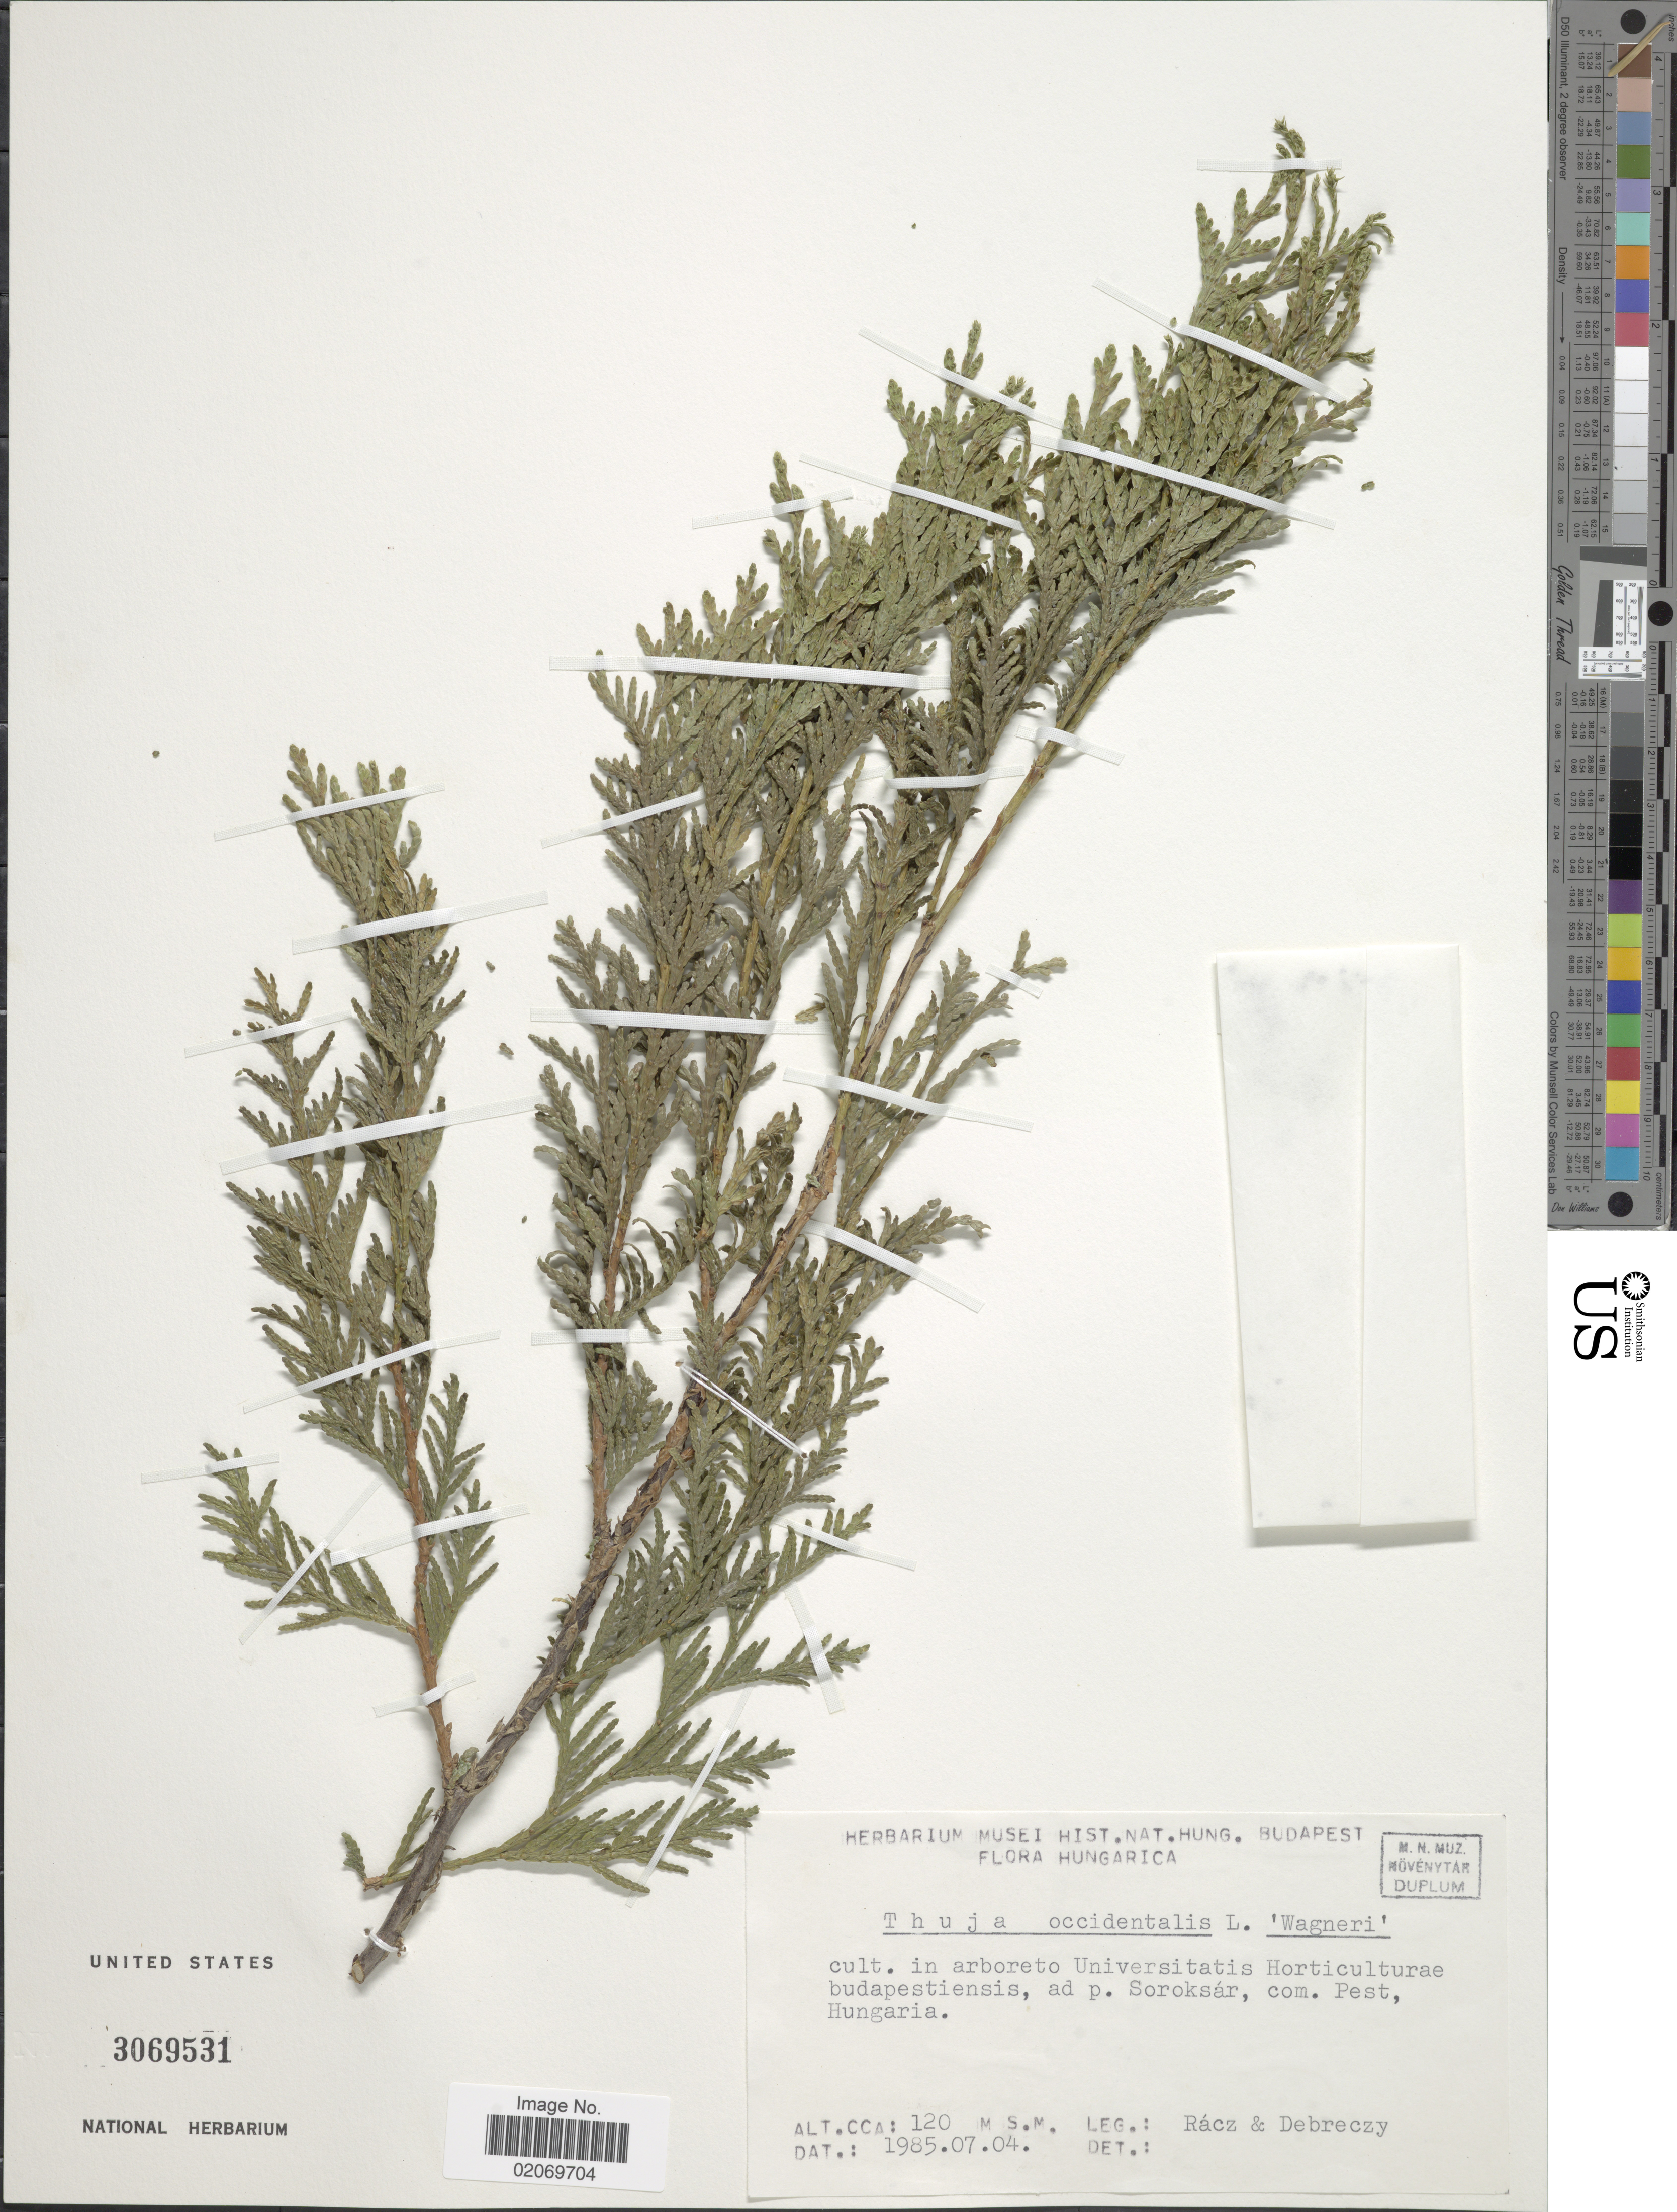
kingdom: Plantae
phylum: Tracheophyta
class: Pinopsida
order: Pinales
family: Cupressaceae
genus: Thuja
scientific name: Thuja sp.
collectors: Rácz & Z. Debreczy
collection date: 1985-07-04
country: Hungary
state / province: Budapest, Capital District of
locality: In arboreto Universitatis Horticulturae budapestiensis, ad p. Soroksár, com Pest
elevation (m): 120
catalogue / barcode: US 3069531